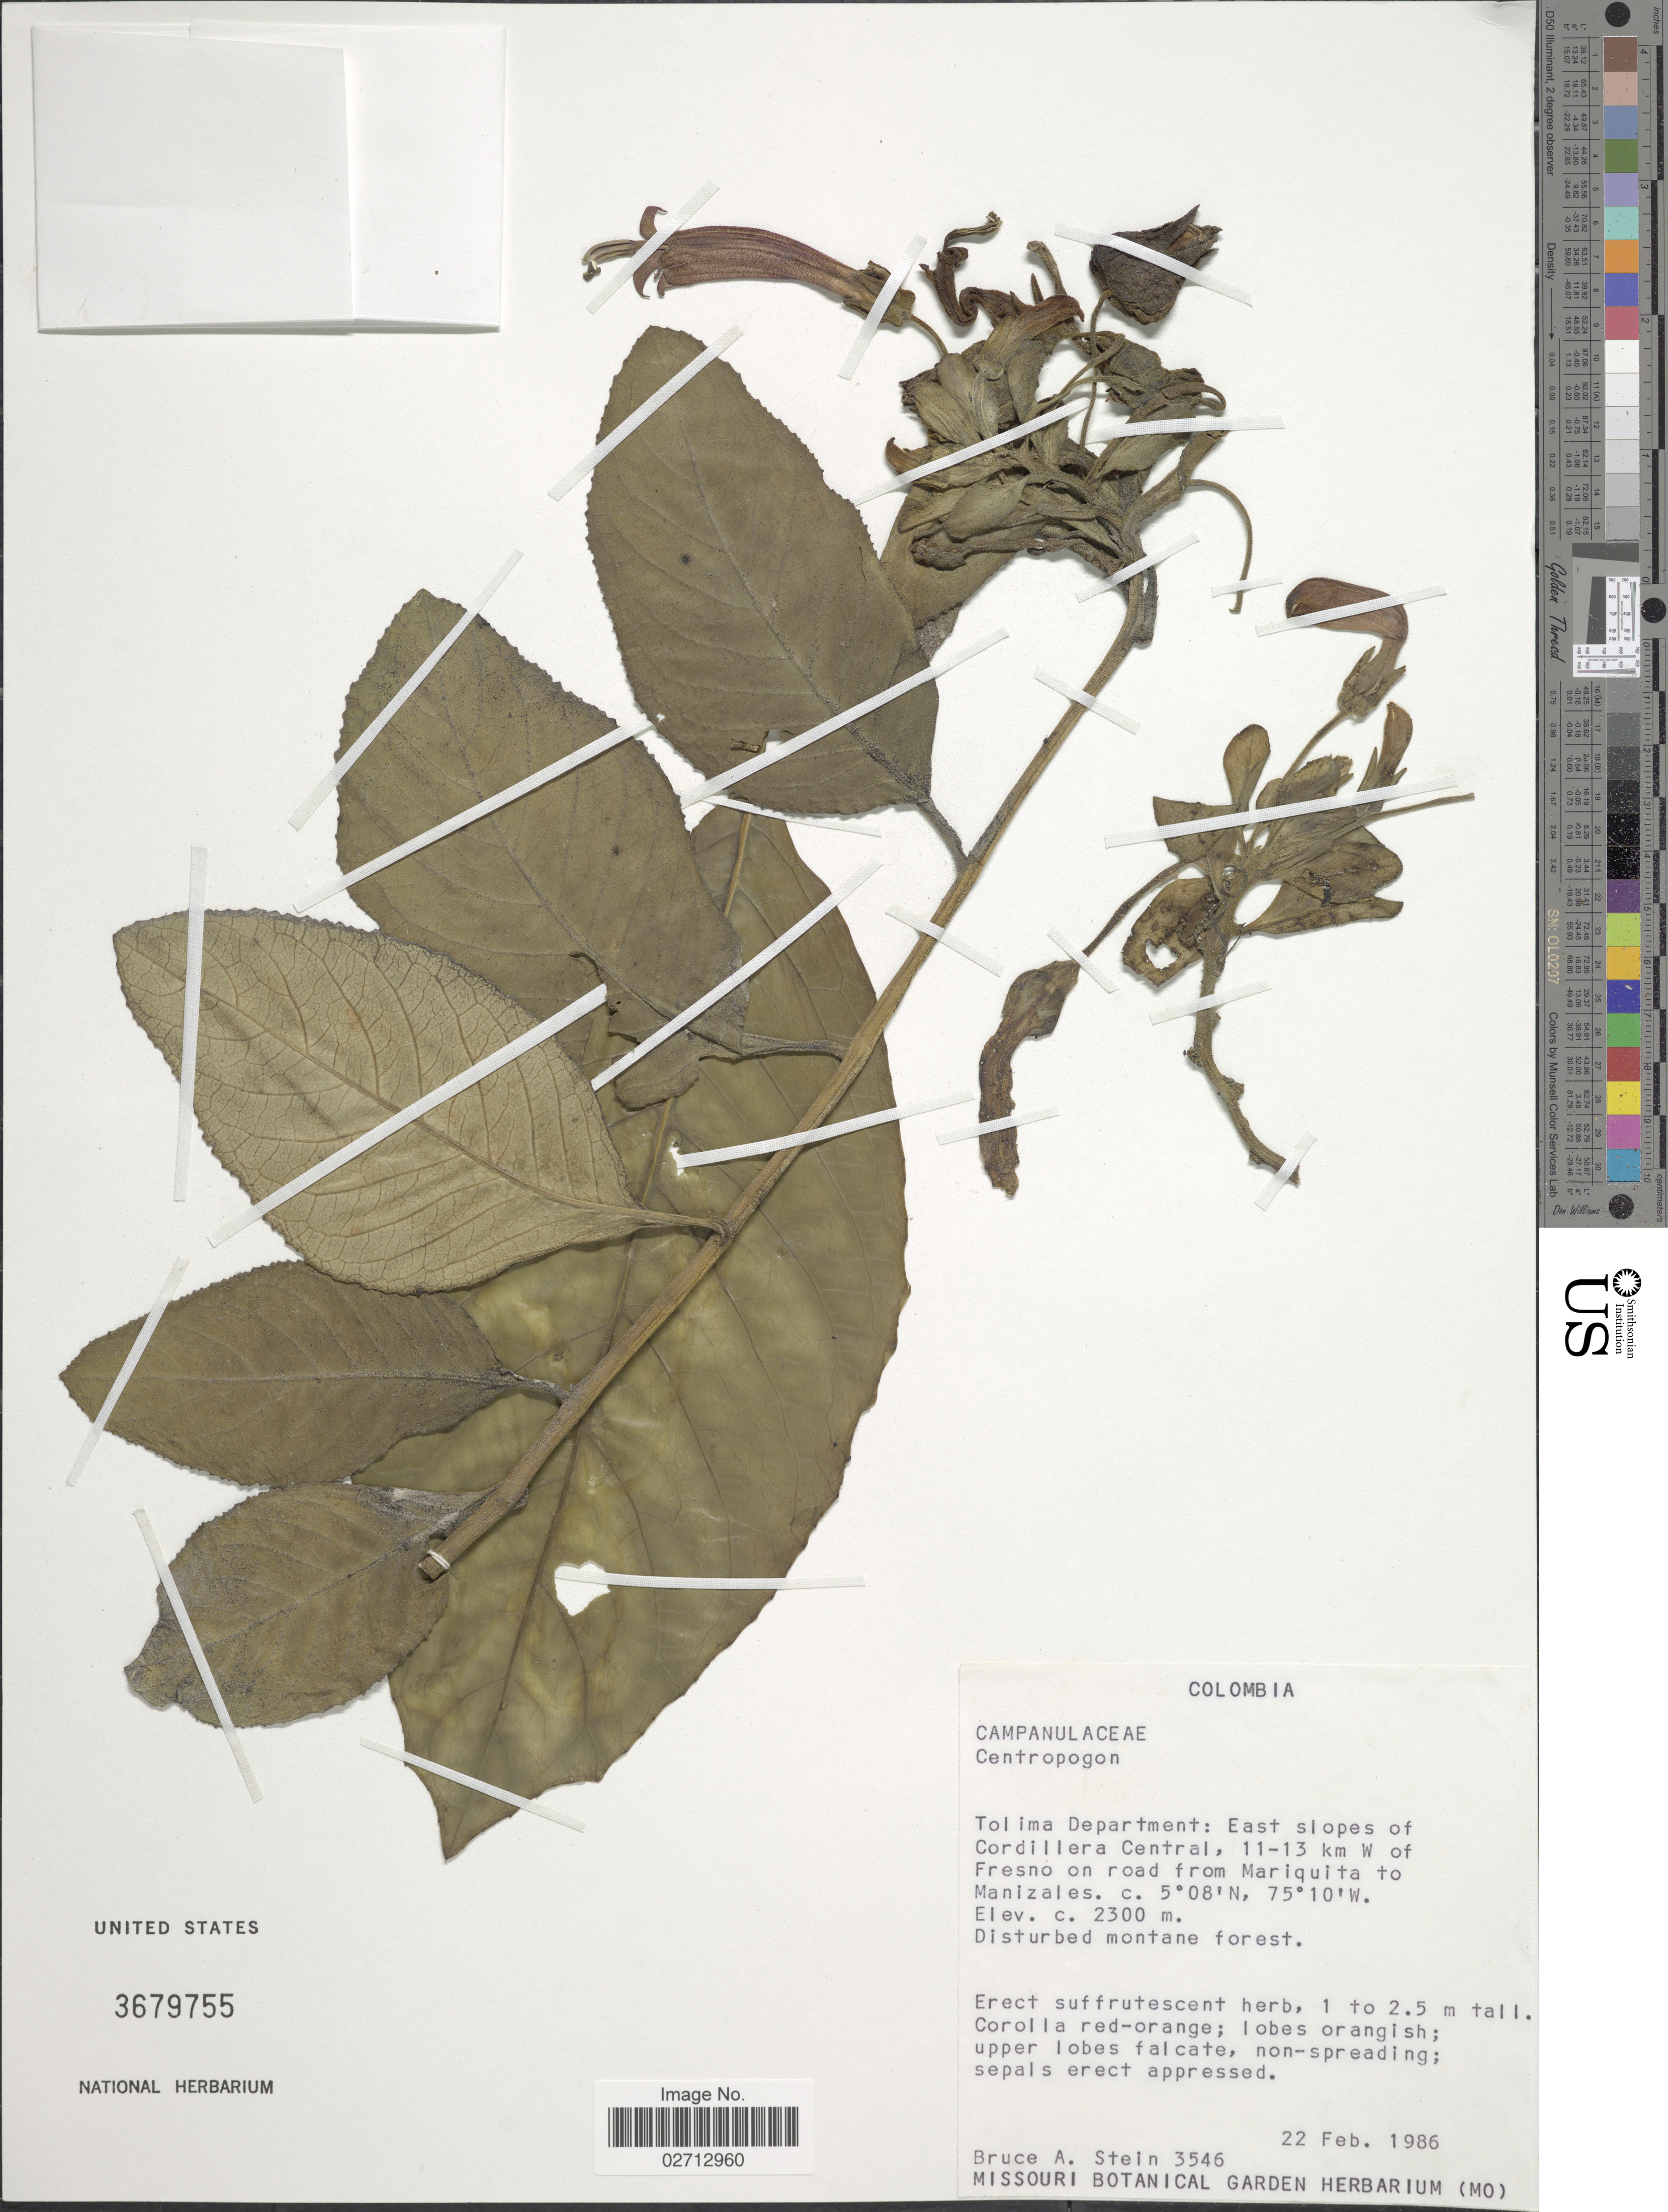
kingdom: Plantae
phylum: Tracheophyta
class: Magnoliopsida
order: Asterales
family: Campanulaceae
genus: Centropogon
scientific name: Centropogon sp.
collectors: B. A. Stein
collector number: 3546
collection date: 1986-02-22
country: Colombia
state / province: Tolima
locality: East slopes of Cordillera Central, 11-13 km W of Fresno on road from Mariquita to Manizales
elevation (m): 2300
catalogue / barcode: US 3679755